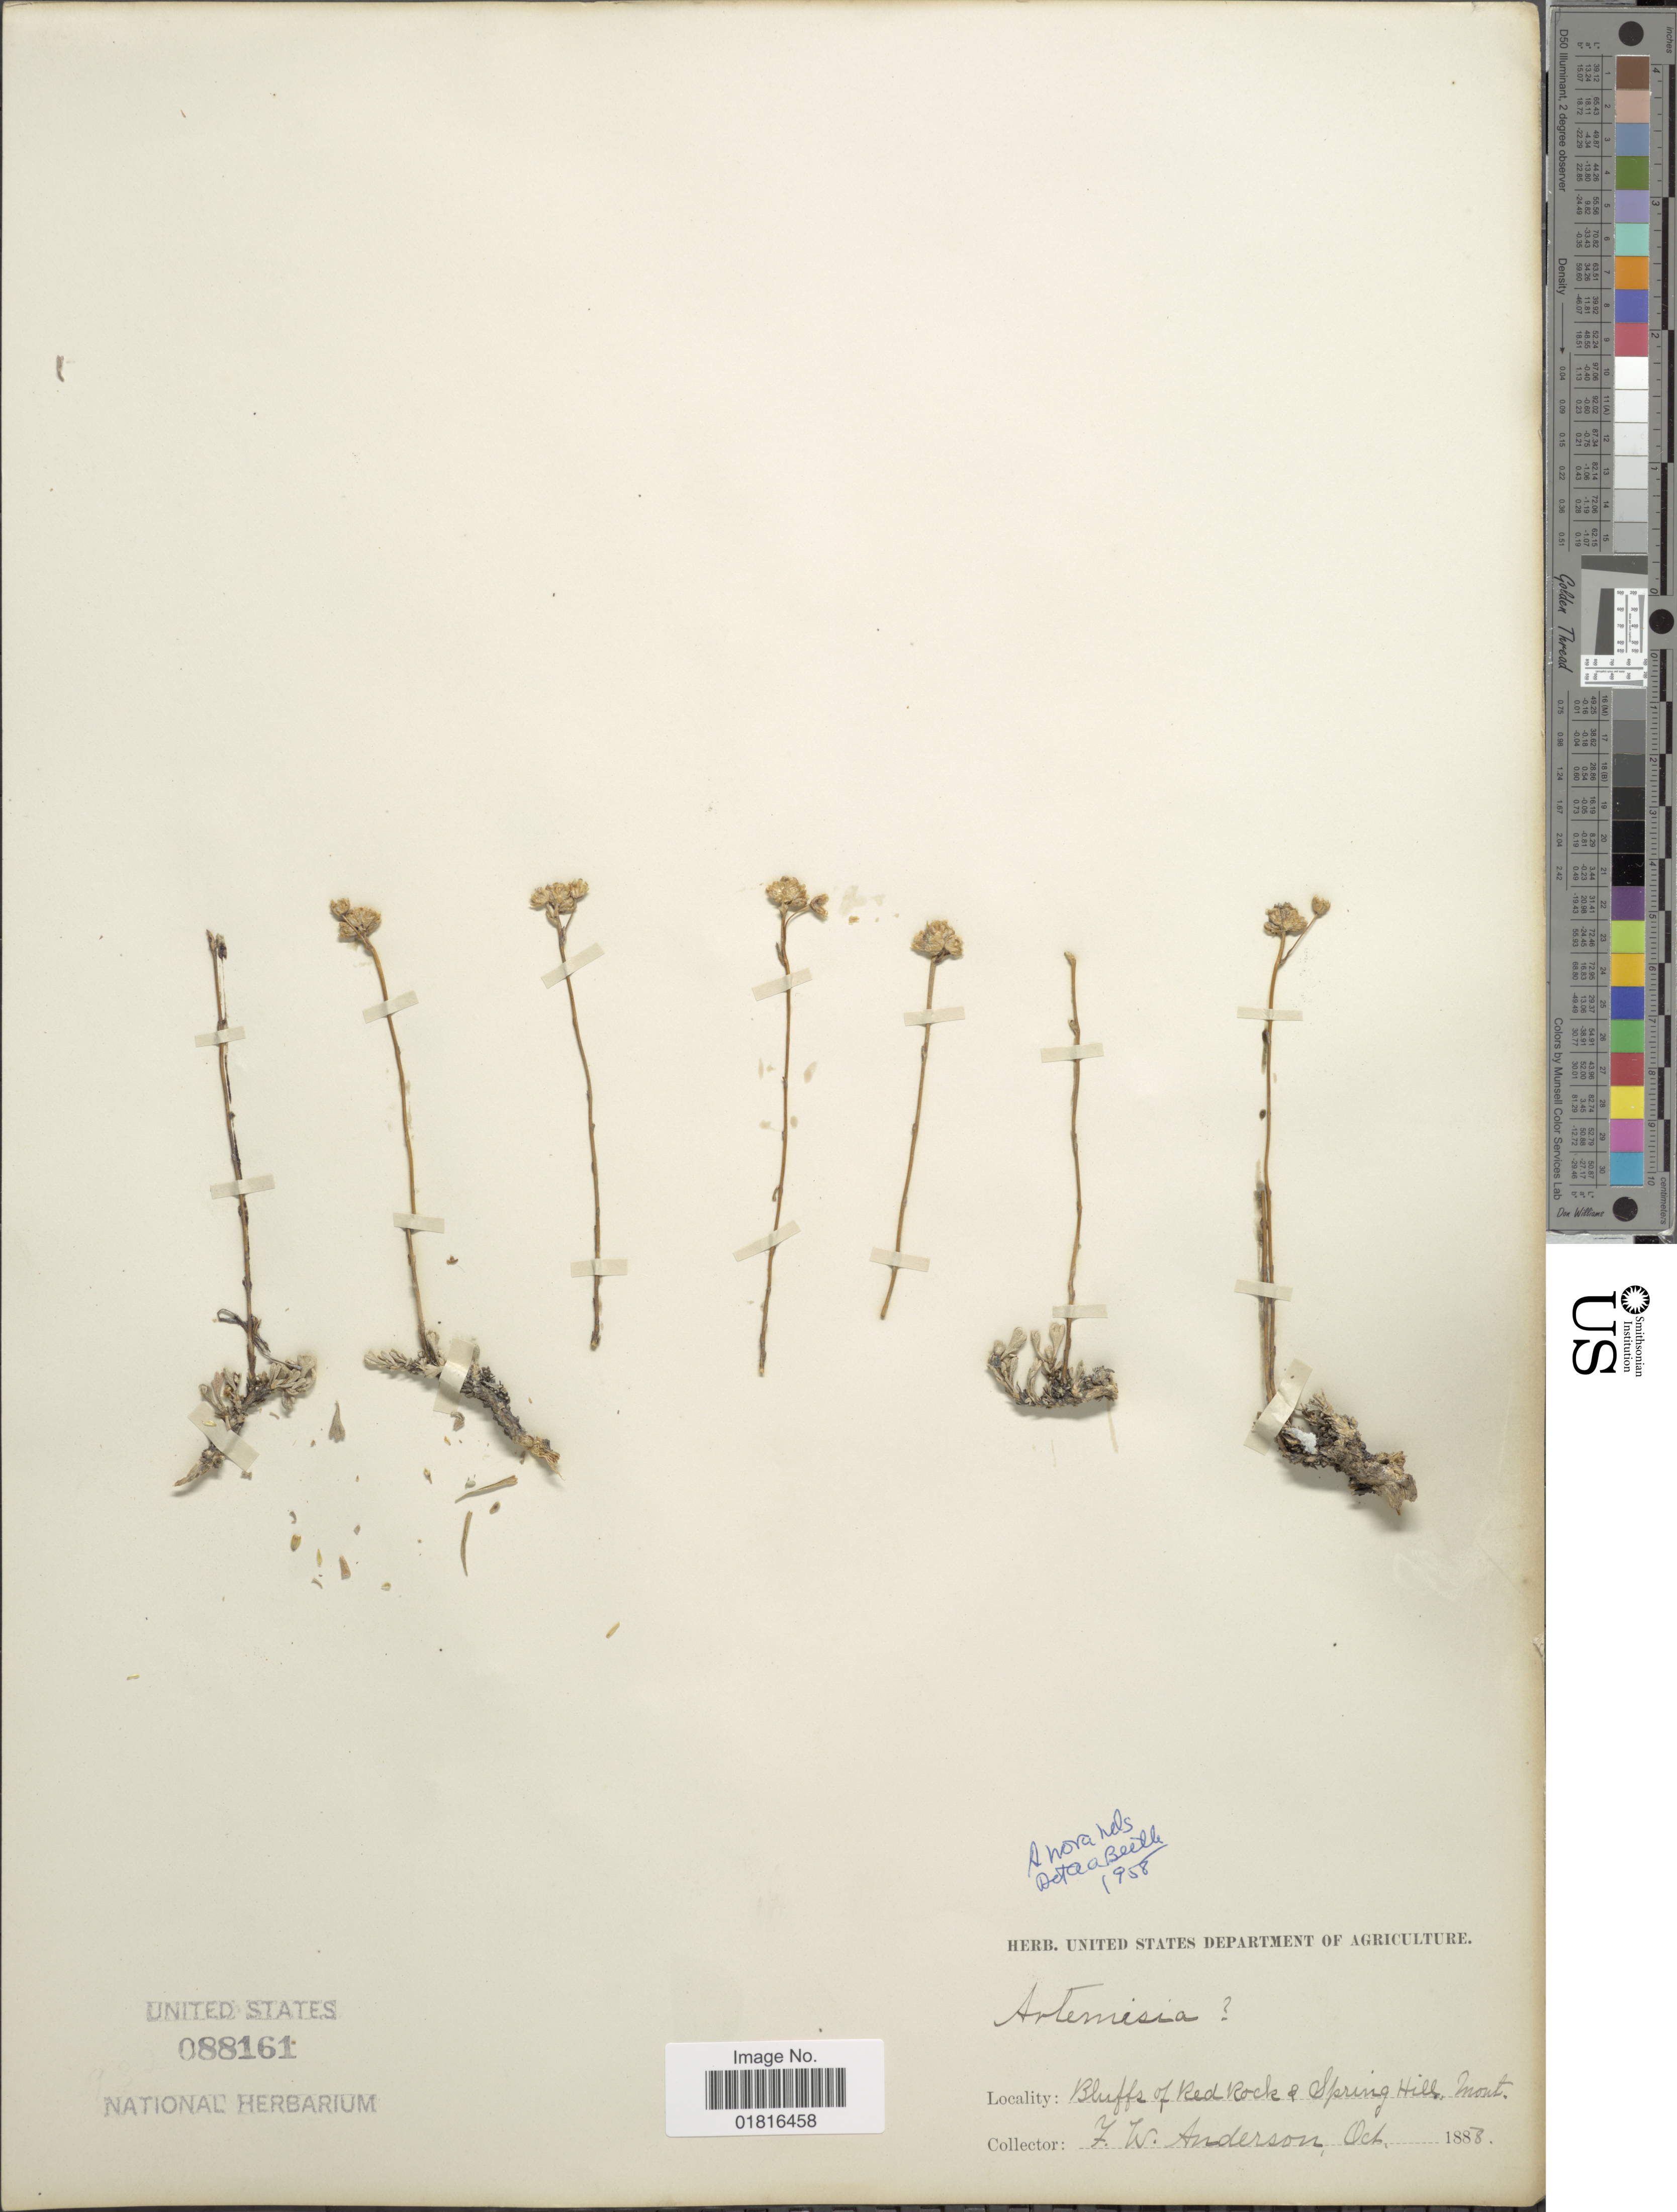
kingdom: Plantae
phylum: Tracheophyta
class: Magnoliopsida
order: Asterales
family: Asteraceae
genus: Artemisia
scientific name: Artemisia nova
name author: A. Nelson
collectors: F. W. Anderson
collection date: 1888-10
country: United States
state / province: Montana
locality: Bluffs of red Rock & Spring Hill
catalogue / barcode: US 88161